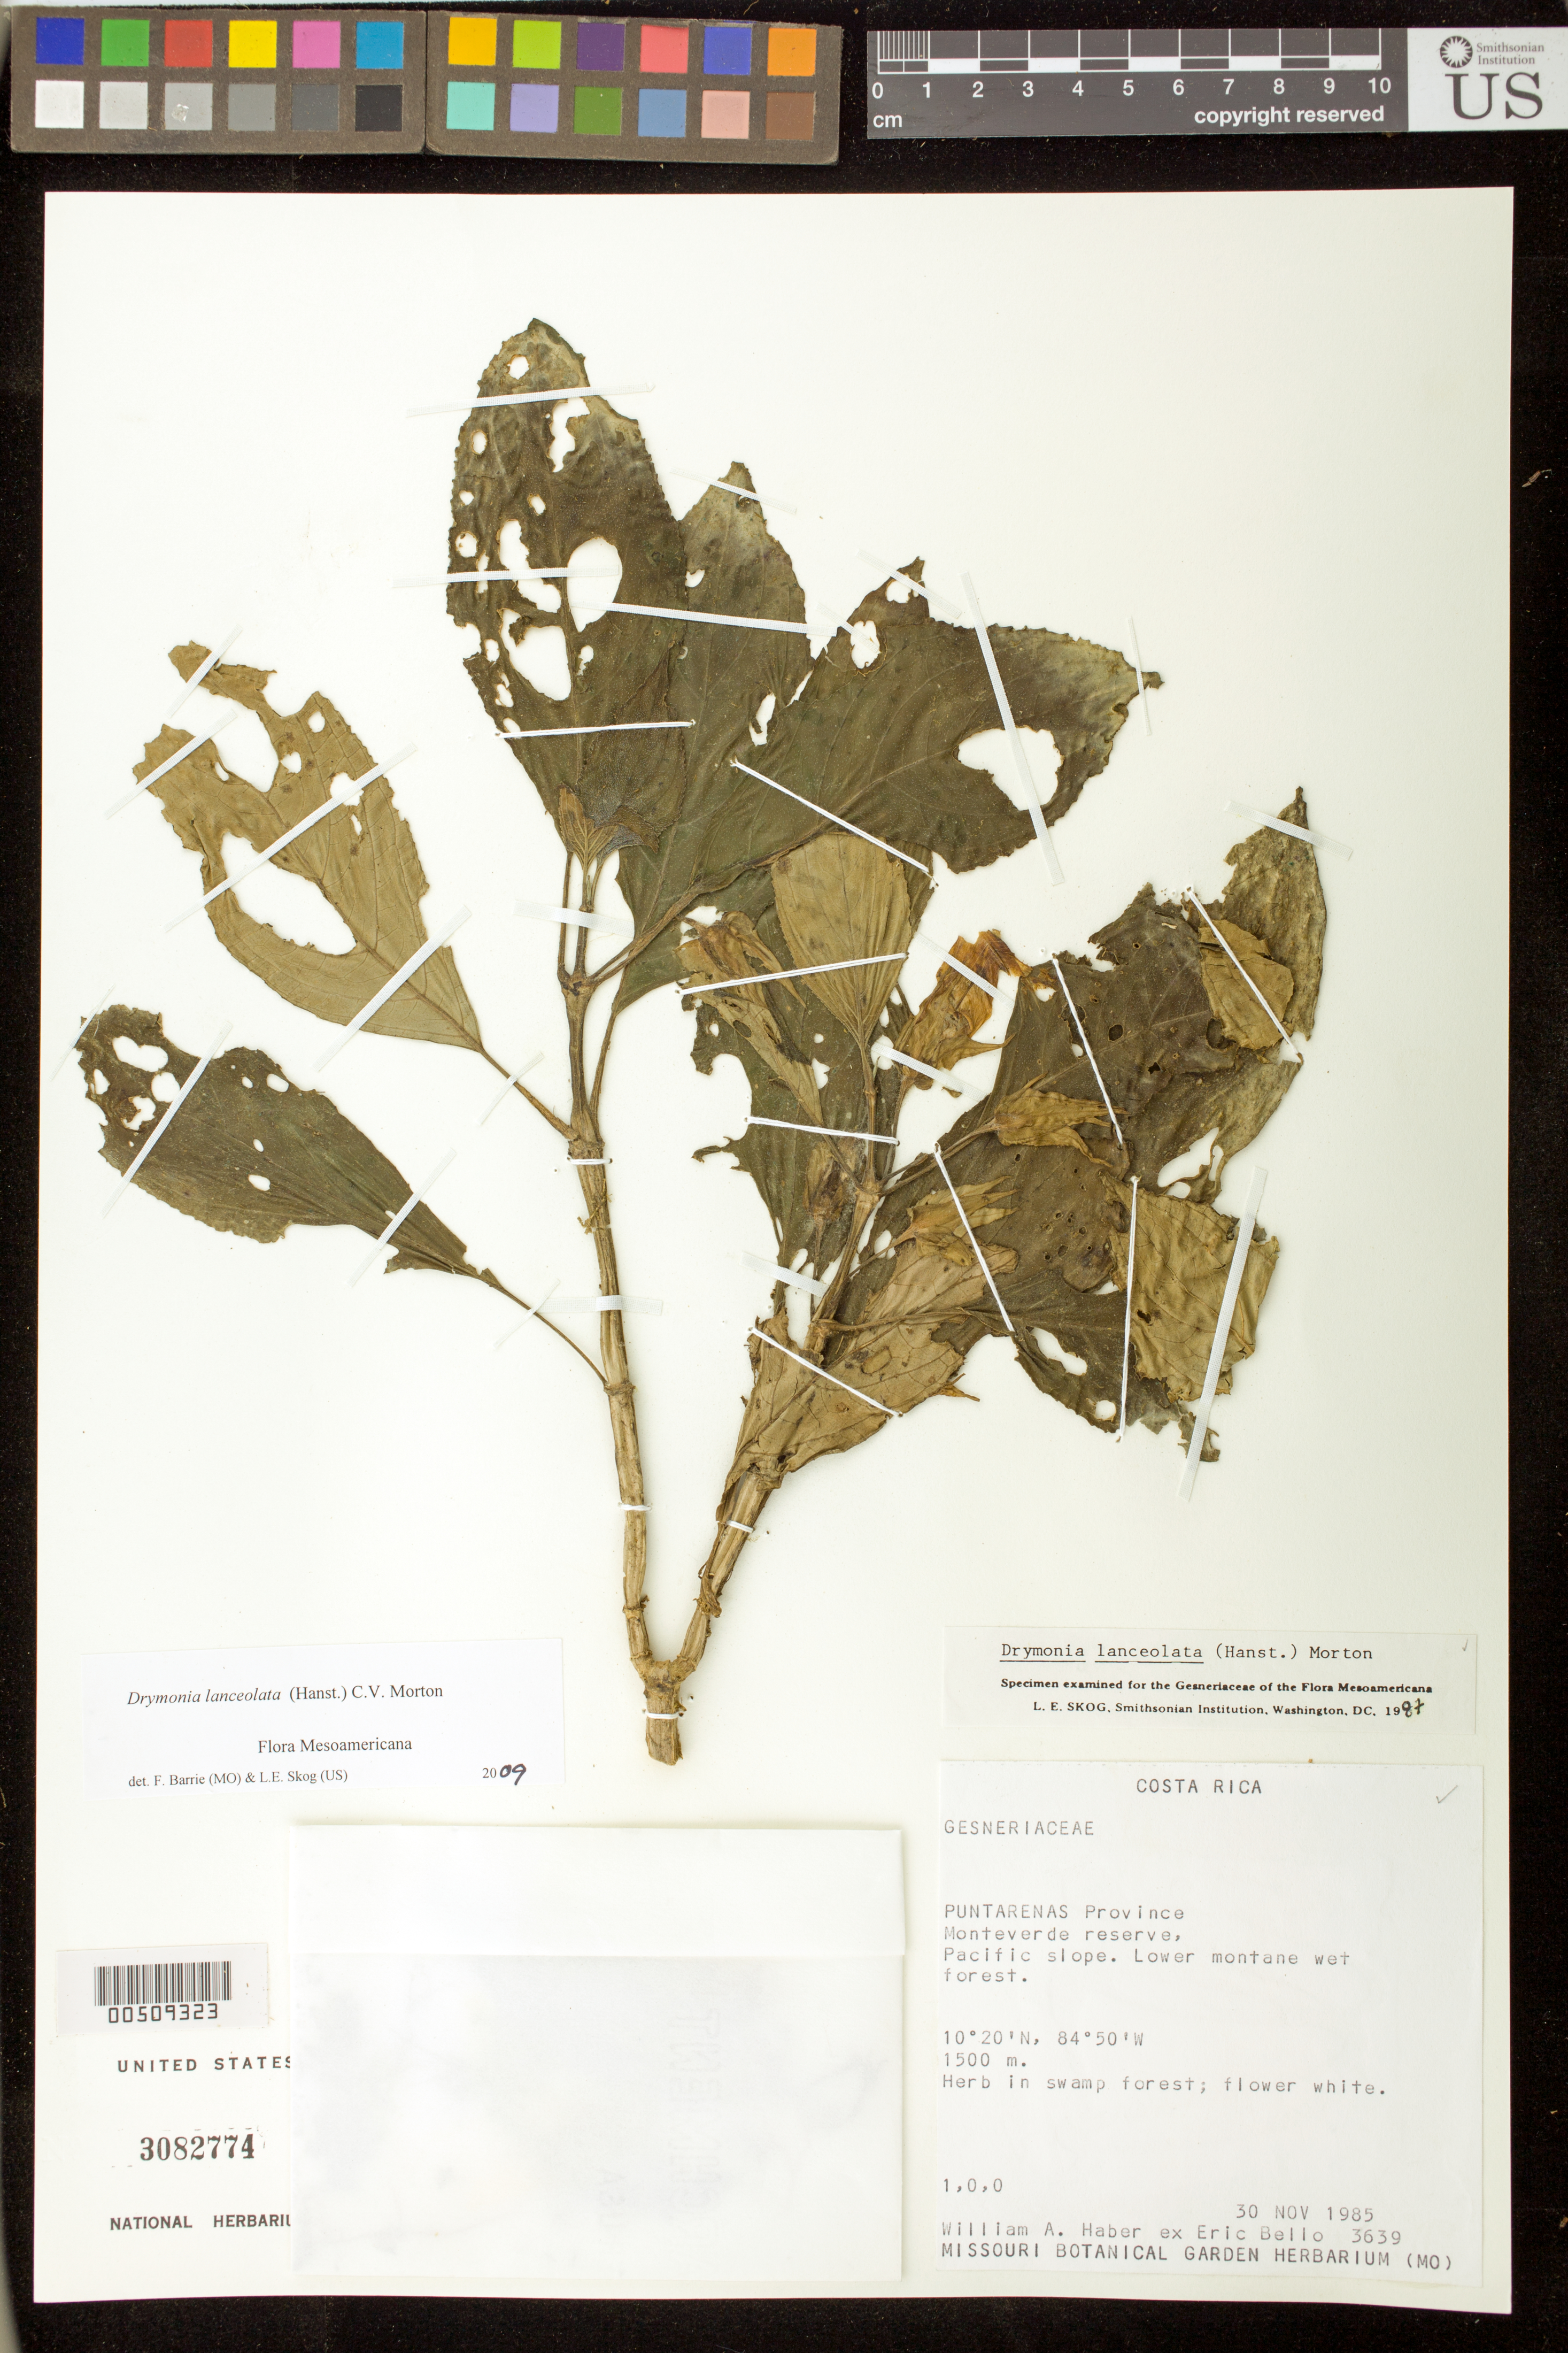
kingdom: Plantae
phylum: Tracheophyta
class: Magnoliopsida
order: Lamiales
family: Gesneriaceae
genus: Drymonia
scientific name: Drymonia lanceolata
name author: (Hanst.) C.V. Morton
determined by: Skog, Laurence E.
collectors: W. A. Haber & E. Bello C.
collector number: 3639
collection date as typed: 30 Nov 1985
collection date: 1985-11-30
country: Costa Rica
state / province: Puntarenas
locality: Monteverde reserve, Pacific slope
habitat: Lower montane wet forest, in swamp forest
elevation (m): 1500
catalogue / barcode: US 3082774